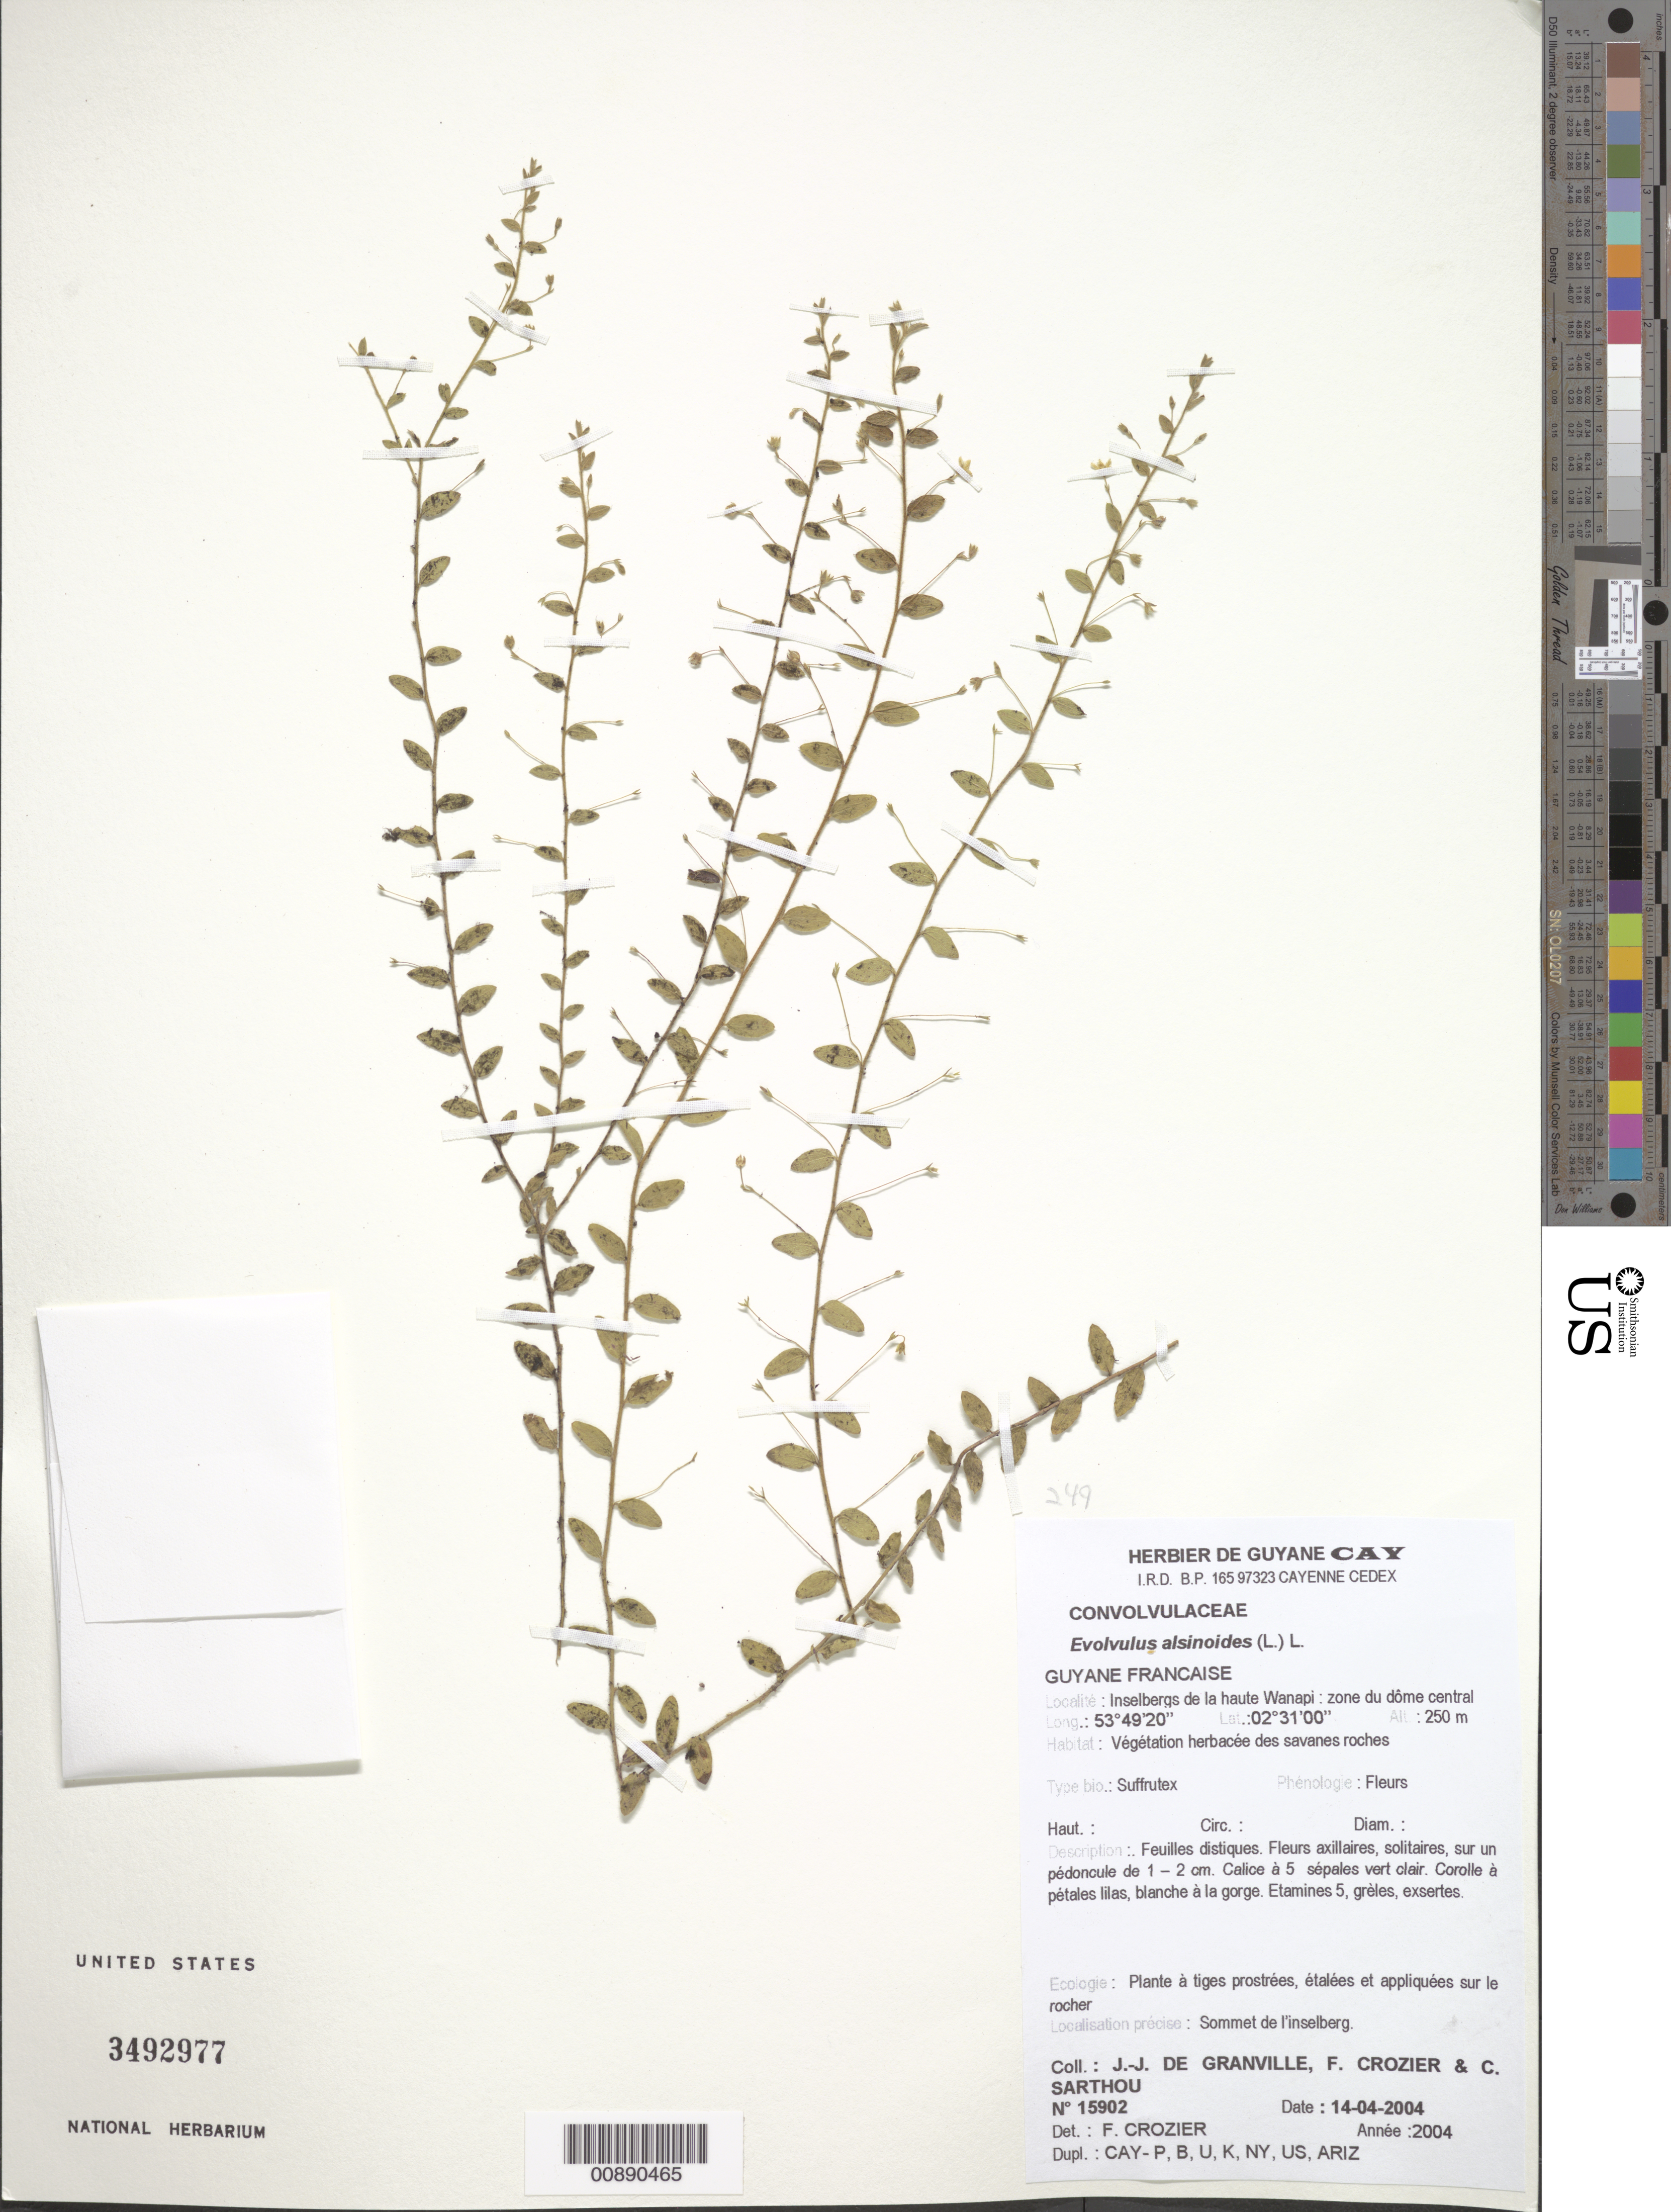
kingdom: Plantae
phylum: Tracheophyta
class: Magnoliopsida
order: Solanales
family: Convolvulaceae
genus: Evolvulus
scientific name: Evolvulus alsinoides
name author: (L.) L.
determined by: Crozier, F.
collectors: J.-J. de Granville, F. Crozier & C. Sarthou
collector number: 15902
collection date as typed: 14-Apr-04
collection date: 2004-04-14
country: French Guiana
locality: Inselbergs de la haute Wanapi, sommet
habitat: Végétation herbacée des savanes roches; coussinets de végétation herbacée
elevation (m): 250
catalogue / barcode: US 3492977